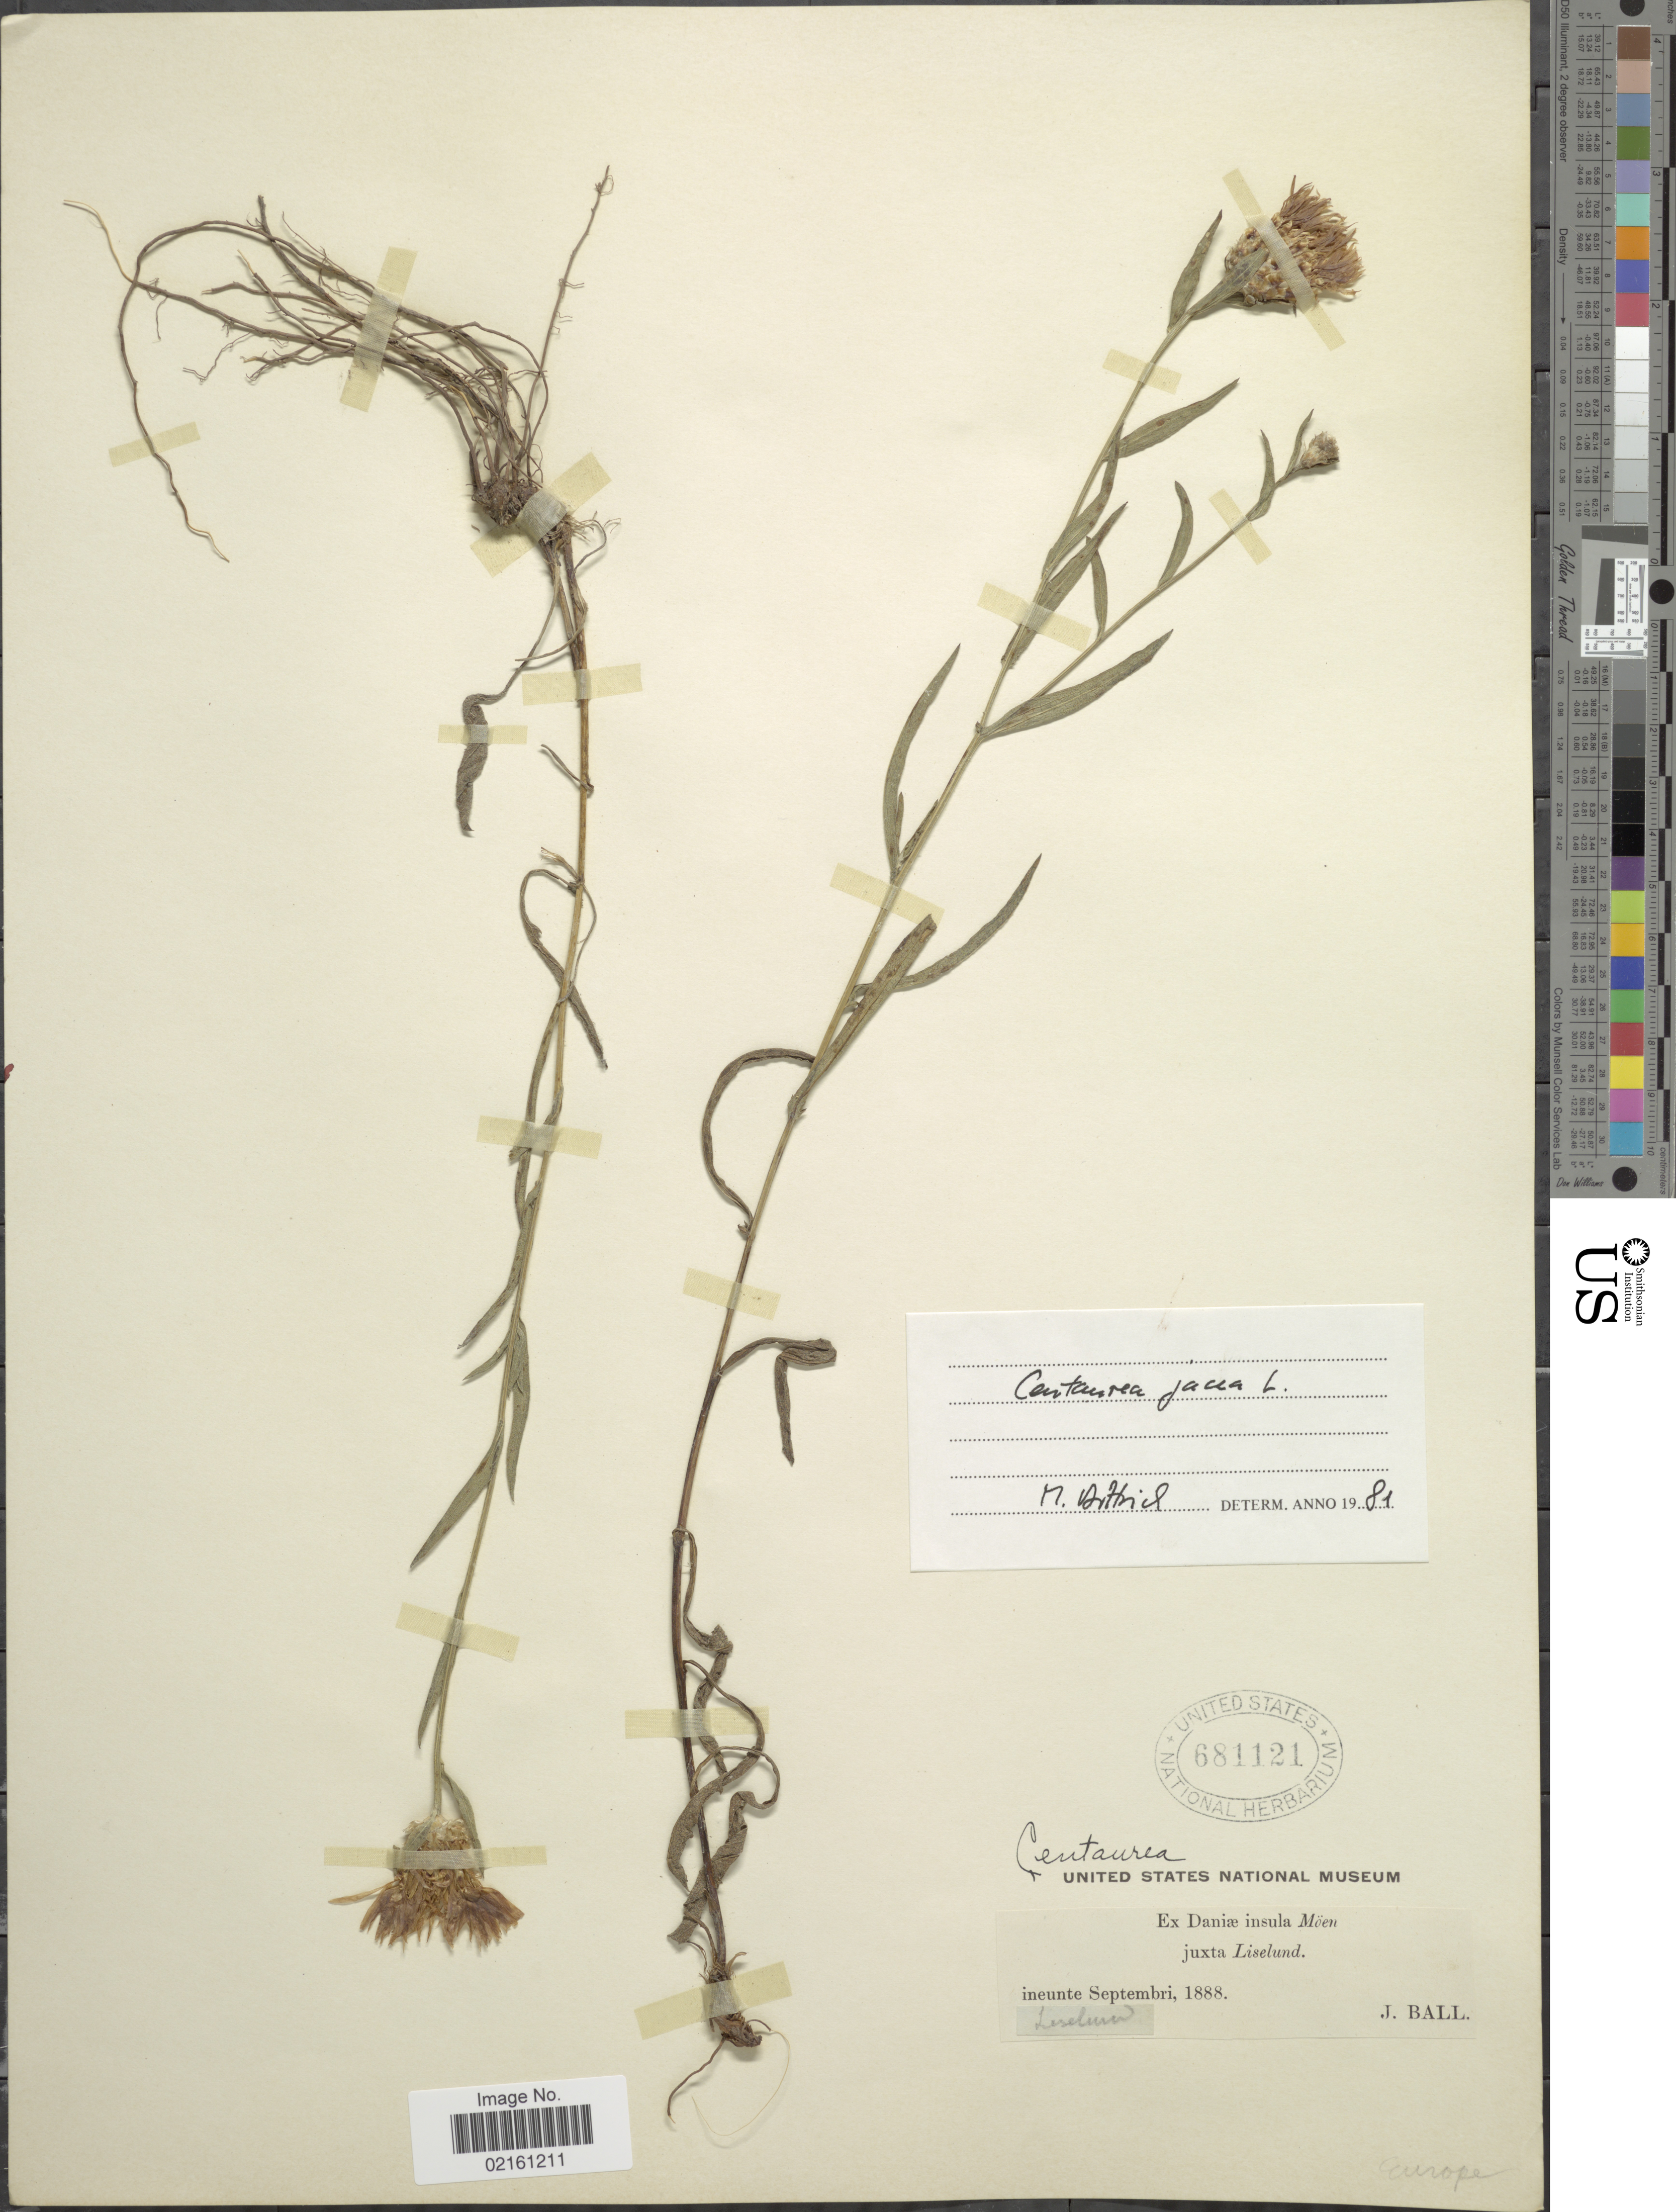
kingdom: Plantae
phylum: Tracheophyta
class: Magnoliopsida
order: Asterales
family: Asteraceae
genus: Centaurea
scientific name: Centaurea jacea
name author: L.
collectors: J. Ball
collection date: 1888-09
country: Denmark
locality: Daniae insula Moen, juxta Liselund, Liselund, Europe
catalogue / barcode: US 681121